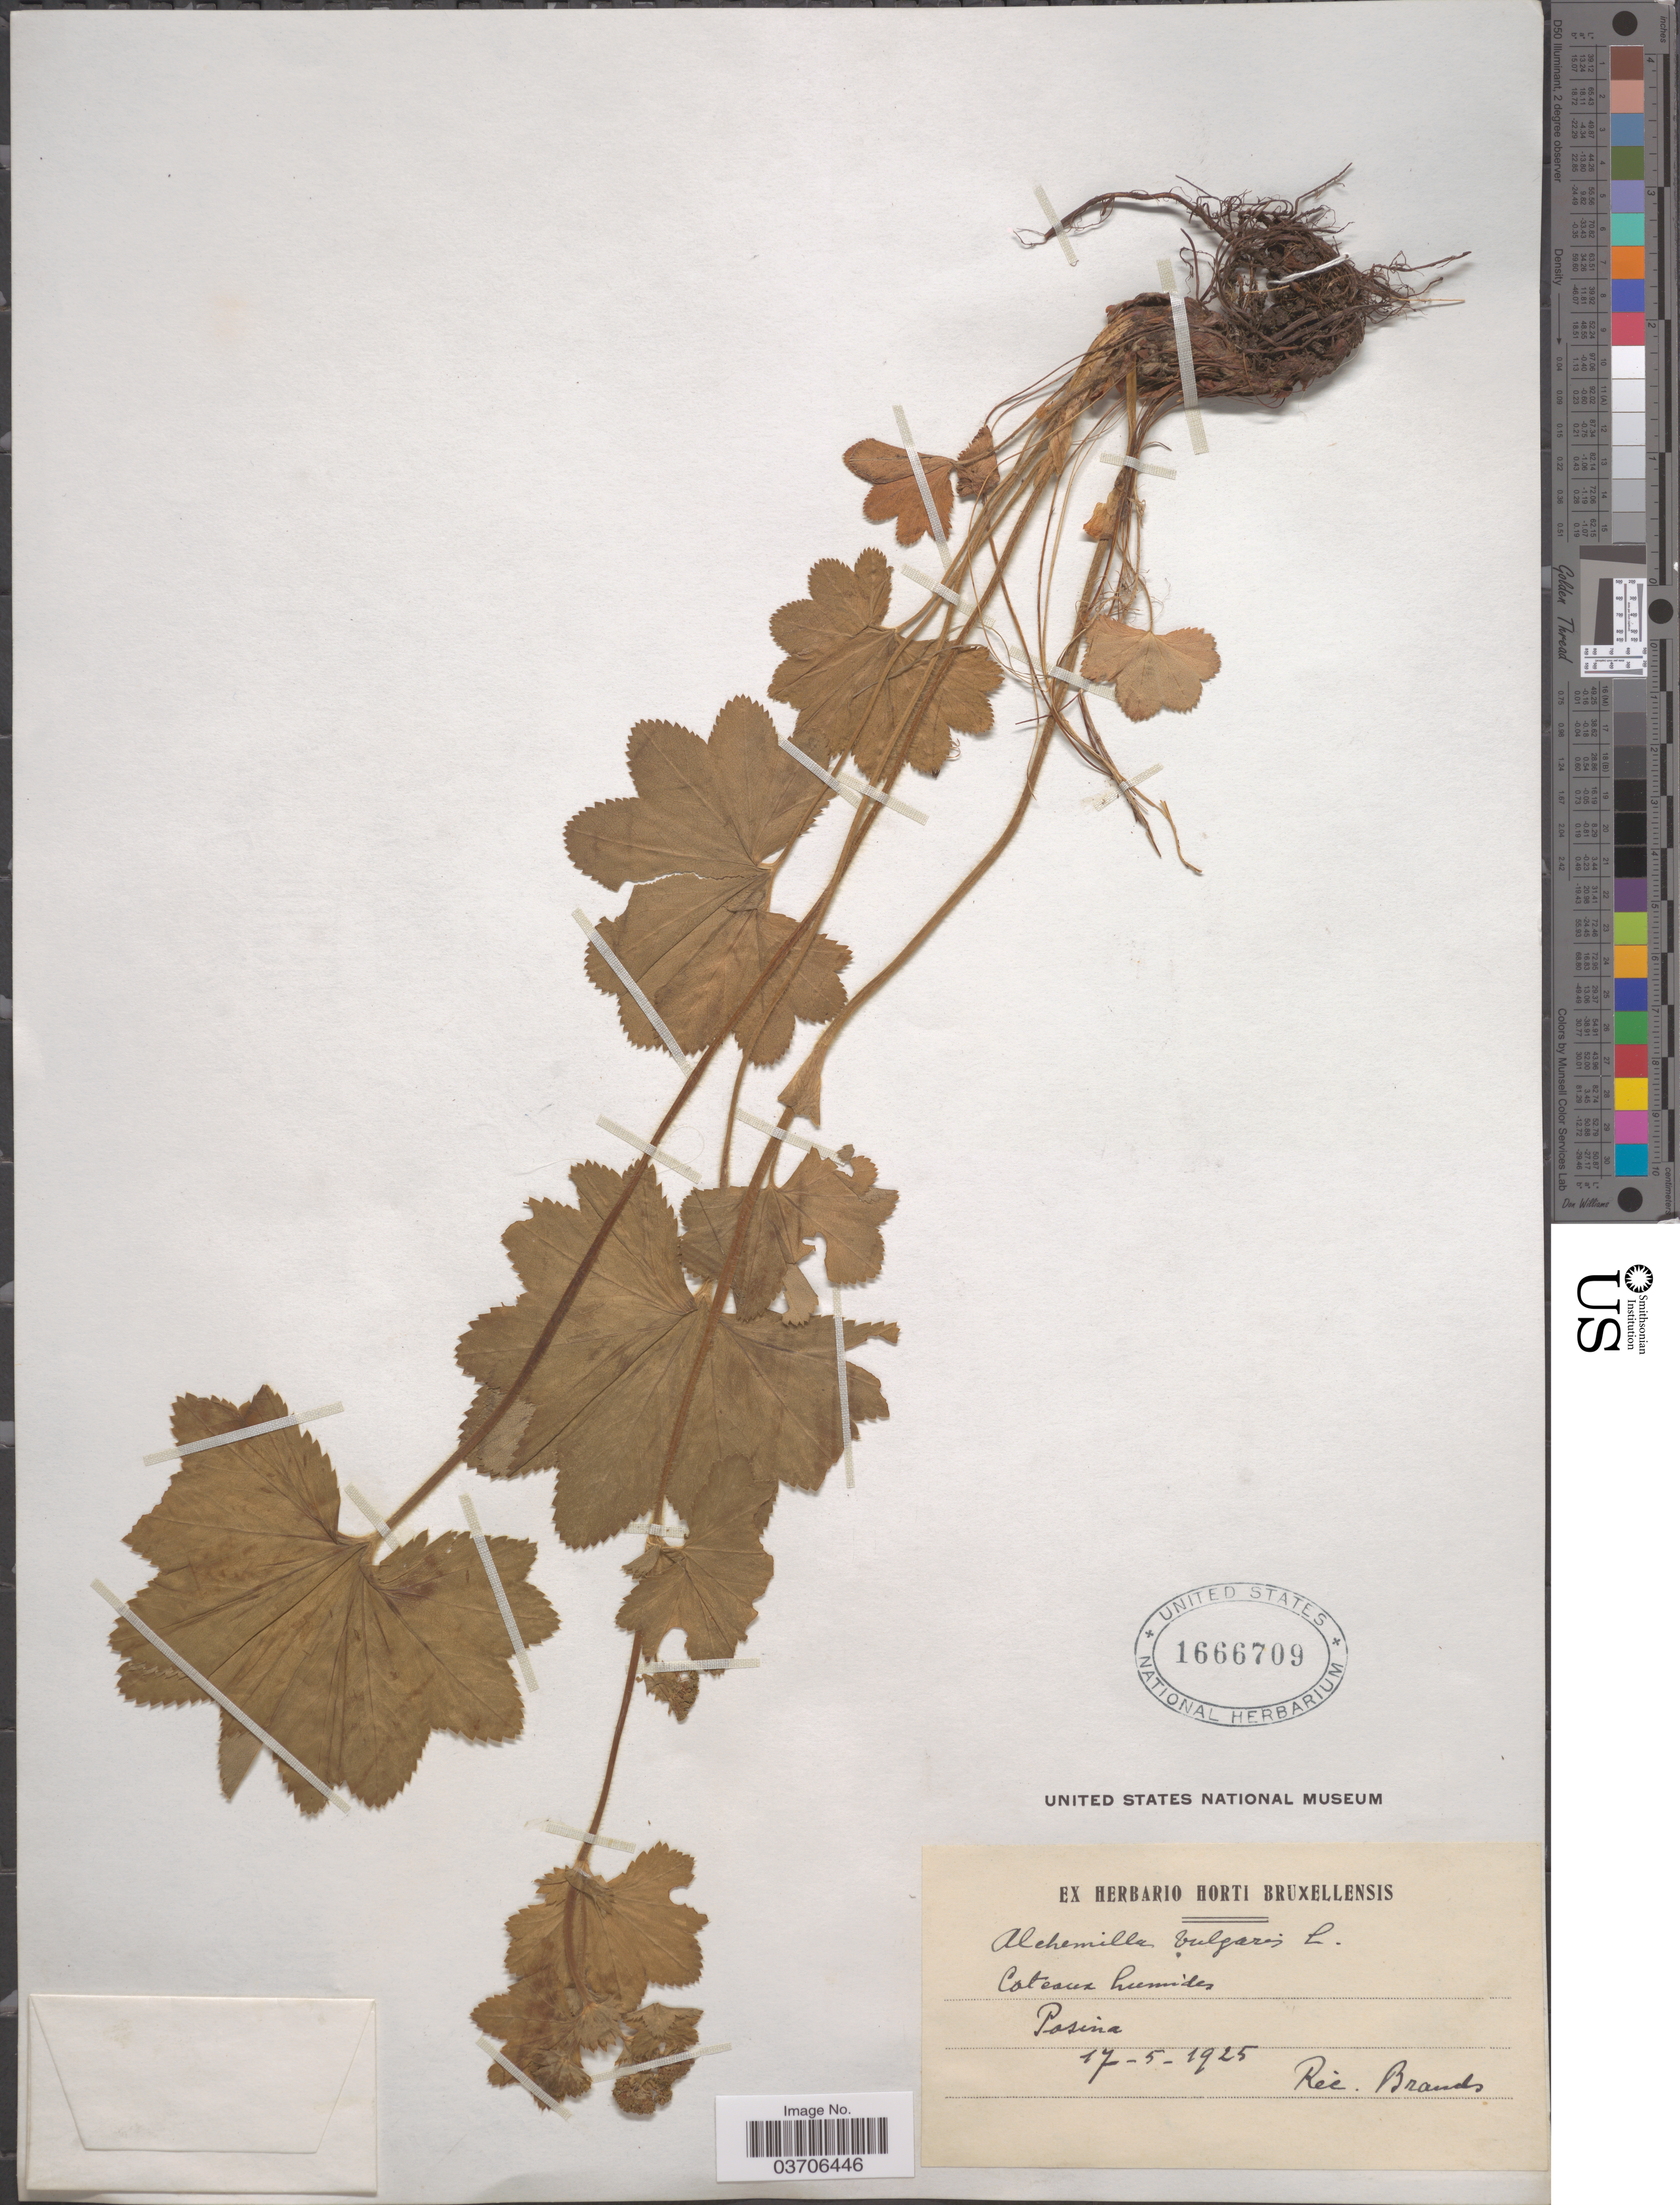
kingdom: Plantae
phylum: Tracheophyta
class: Magnoliopsida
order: Rosales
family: Rosaceae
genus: Alchemilla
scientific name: Alchemilla vulgaris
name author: L.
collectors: Brands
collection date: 1925-05-17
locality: Coteaux humides. Posina.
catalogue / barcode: US 1666709